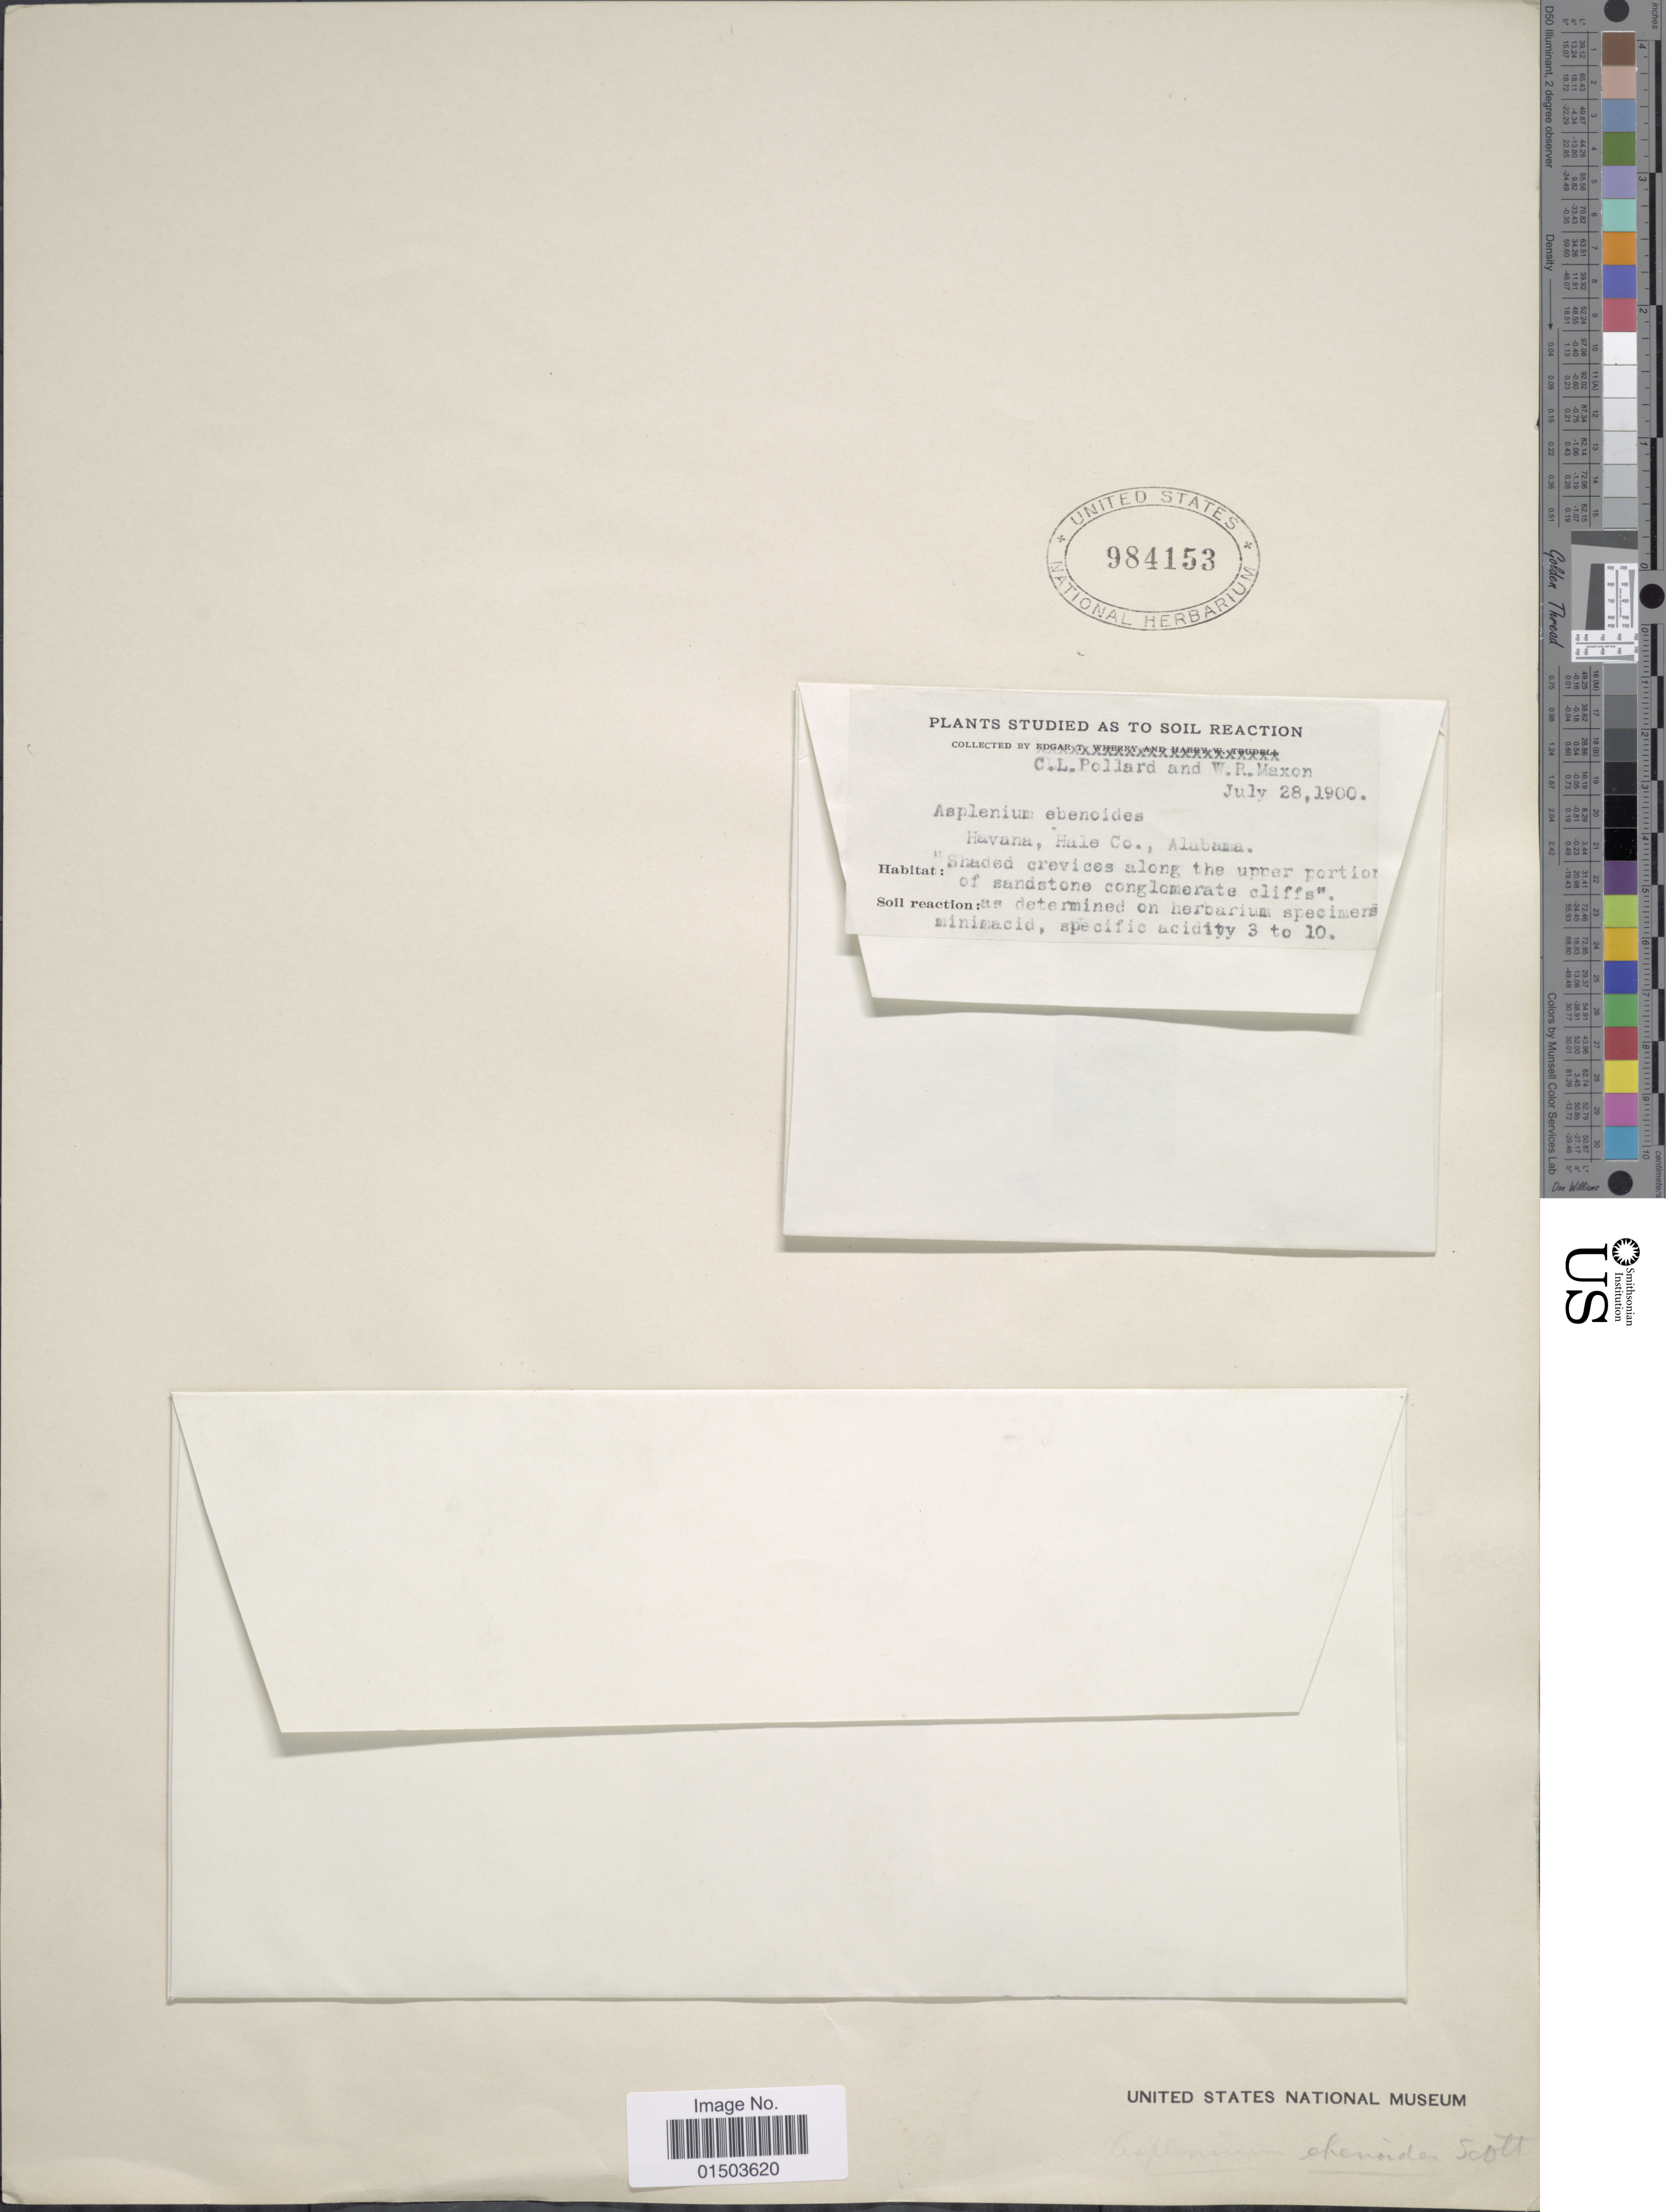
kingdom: Plantae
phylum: Tracheophyta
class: Polypodiopsida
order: Polypodiales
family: Aspleniaceae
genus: Asplenium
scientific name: Asplenium x ebenoides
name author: R.R. Scott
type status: Possible Isotype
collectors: C. L. Pollard & W. R. Maxon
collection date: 1900-07-28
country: United States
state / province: Alabama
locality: Havana, Hale Co., Alabama.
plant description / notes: Label without collection number but same locality & date and probably a duplicate of Pollard & Maxon 335, type collection of Asplenium tutwilerae B.R. Keener & L.J. Davenp.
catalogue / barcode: US 984153